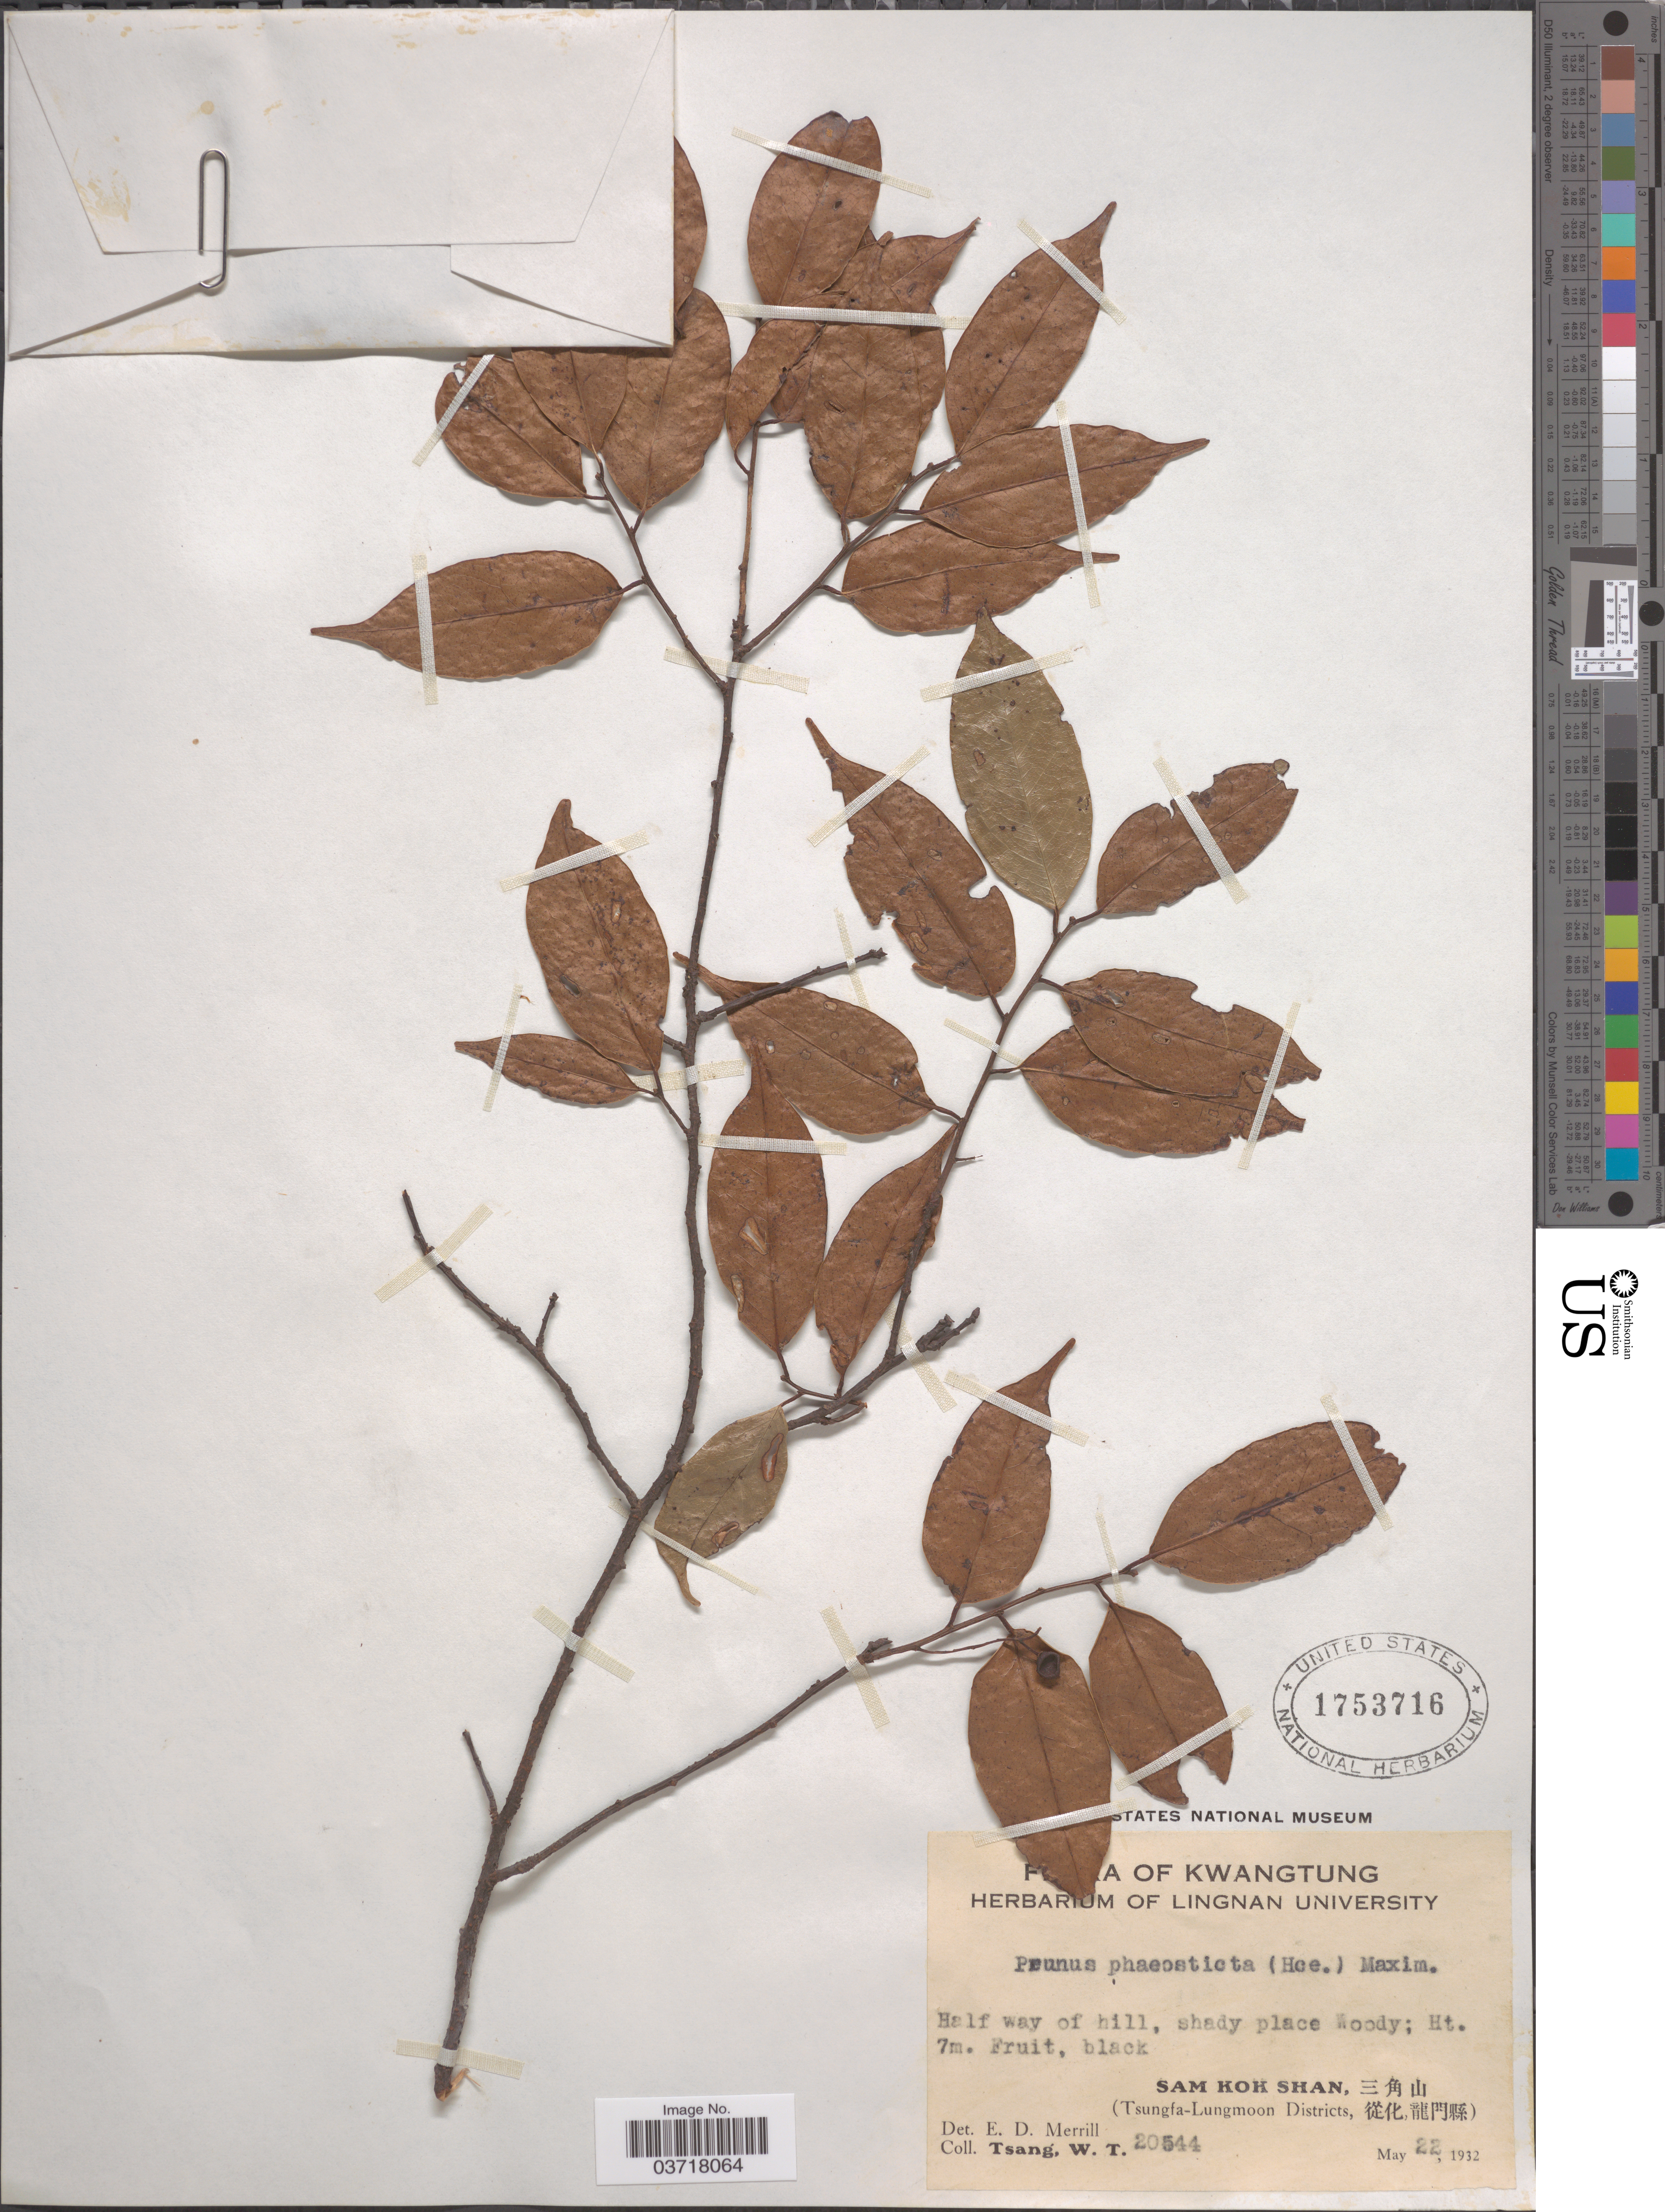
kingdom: Plantae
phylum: Tracheophyta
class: Magnoliopsida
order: Rosales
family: Rosaceae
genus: Prunus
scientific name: Prunus phaeosticta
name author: (Hance) Maxim.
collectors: W. T. Tsang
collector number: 20544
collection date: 1932-05-22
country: China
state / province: Guangdong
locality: Kwangtung. Sam Kok Shan, X. (Tsungfa-Lungmoon Districts, X).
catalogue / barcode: US 1753716